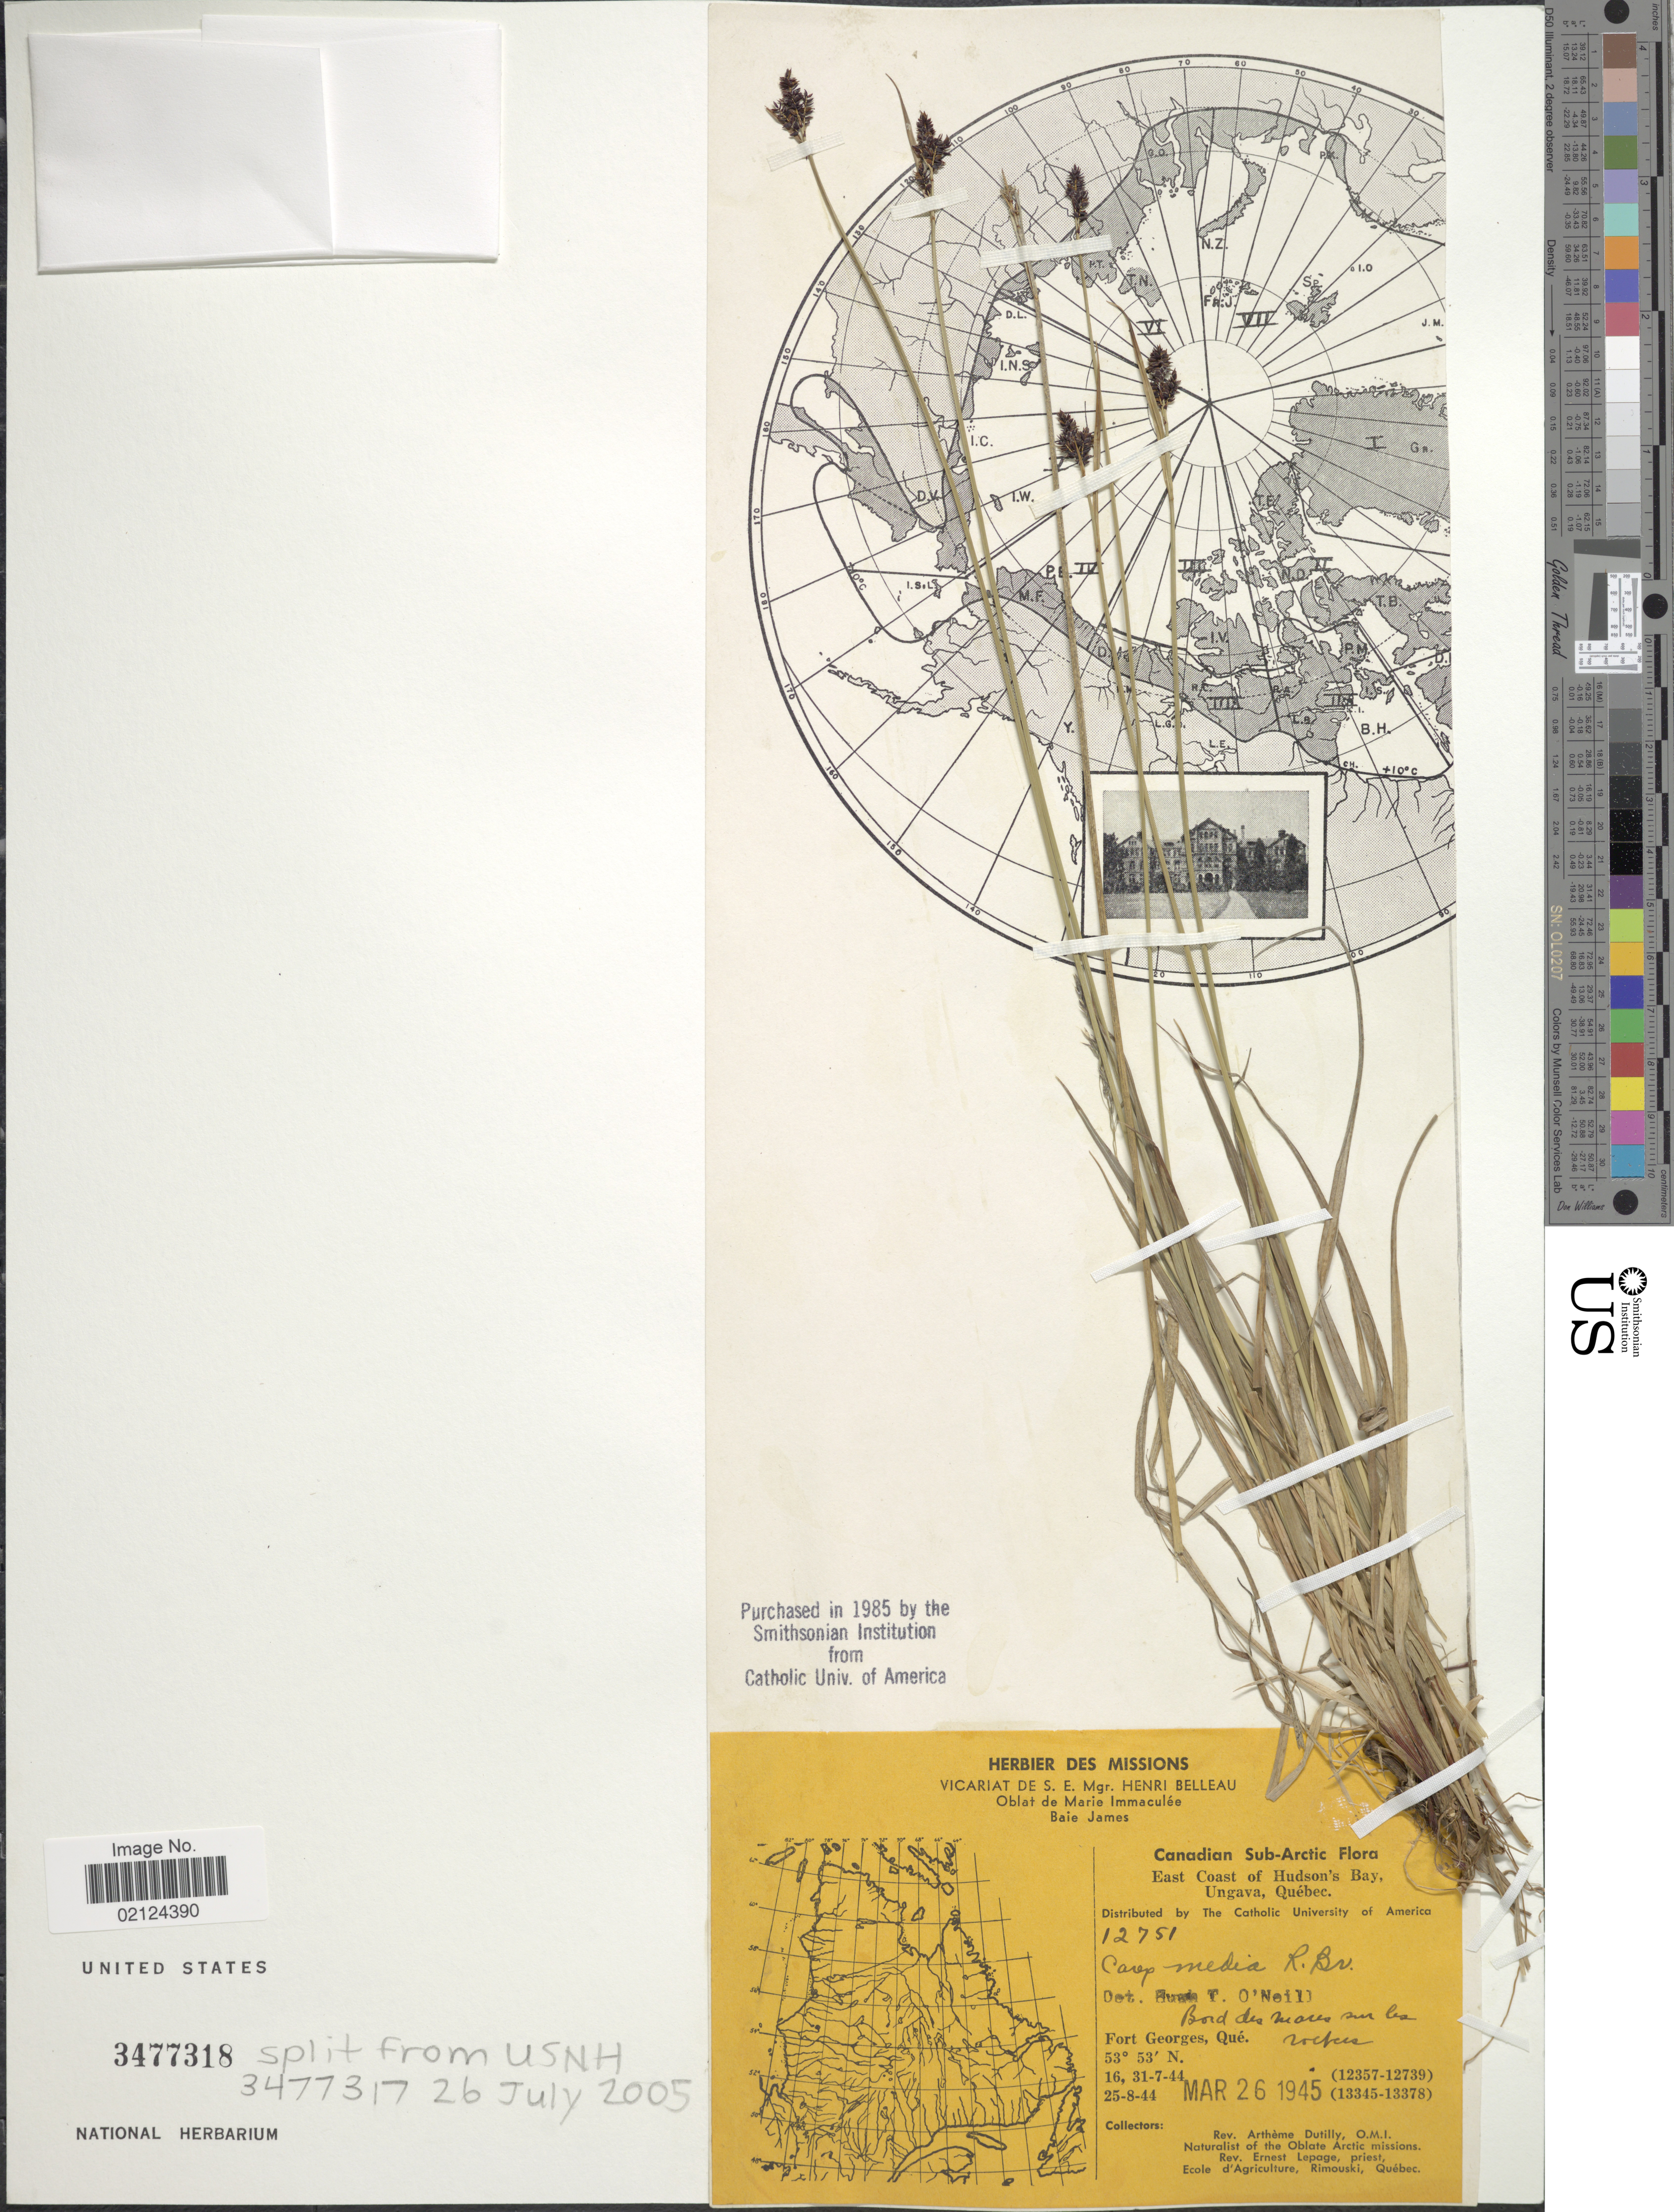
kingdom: Plantae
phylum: Tracheophyta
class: Liliopsida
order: Poales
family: Cyperaceae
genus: Carex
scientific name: Carex media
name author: R. Br.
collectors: A. Dutilly & E. Lepage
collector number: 12751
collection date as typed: Transcribed d/m/y: 16/7/44 to 25/8/44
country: Canada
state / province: Quebec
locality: Canadian Sub-Arctic, East Coast of Hudson' s Bay, Ungava, Fort georges, Bord des mares sur les rochers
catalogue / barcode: US 3477318